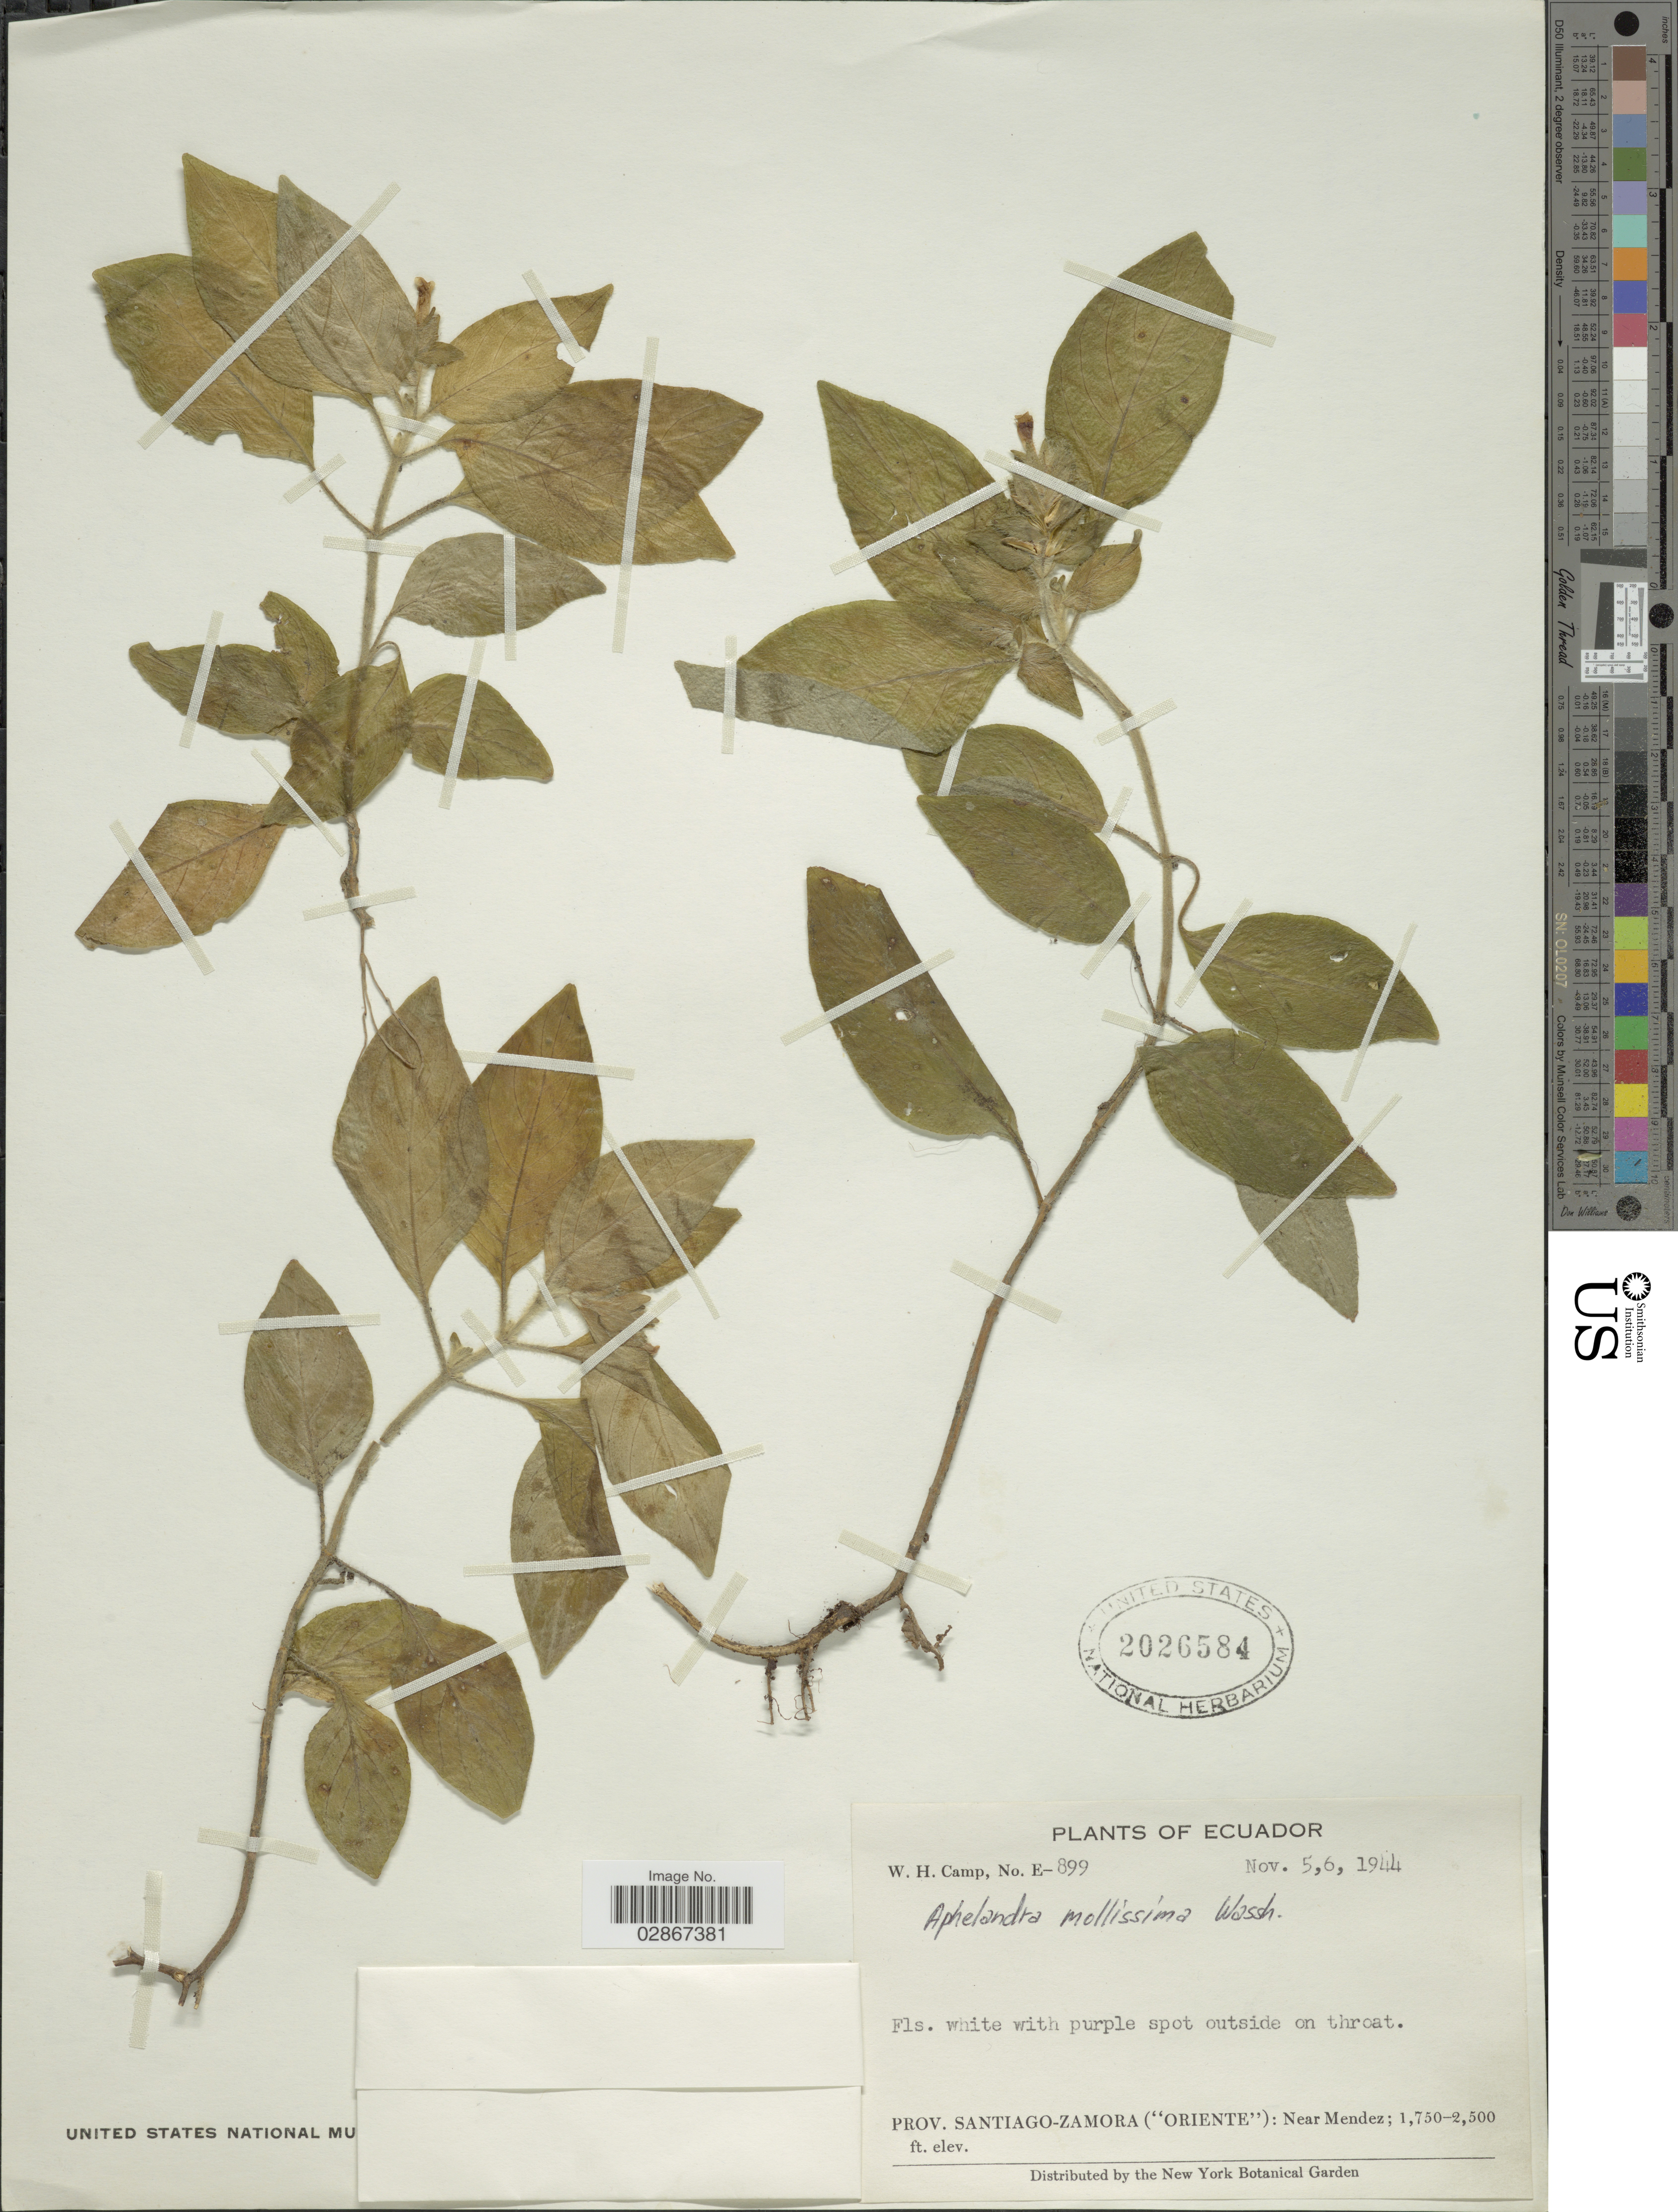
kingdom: Plantae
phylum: Tracheophyta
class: Magnoliopsida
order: Lamiales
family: Acanthaceae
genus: Aphelandra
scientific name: Aphelandra mollissima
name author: Wassh.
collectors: W. H. Camp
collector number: E-89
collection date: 1944-11-05/1944-11-06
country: Ecuador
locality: Prov. Santiago-Zamora ("Oriente"): Near Mendez.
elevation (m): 533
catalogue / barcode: US 2026584